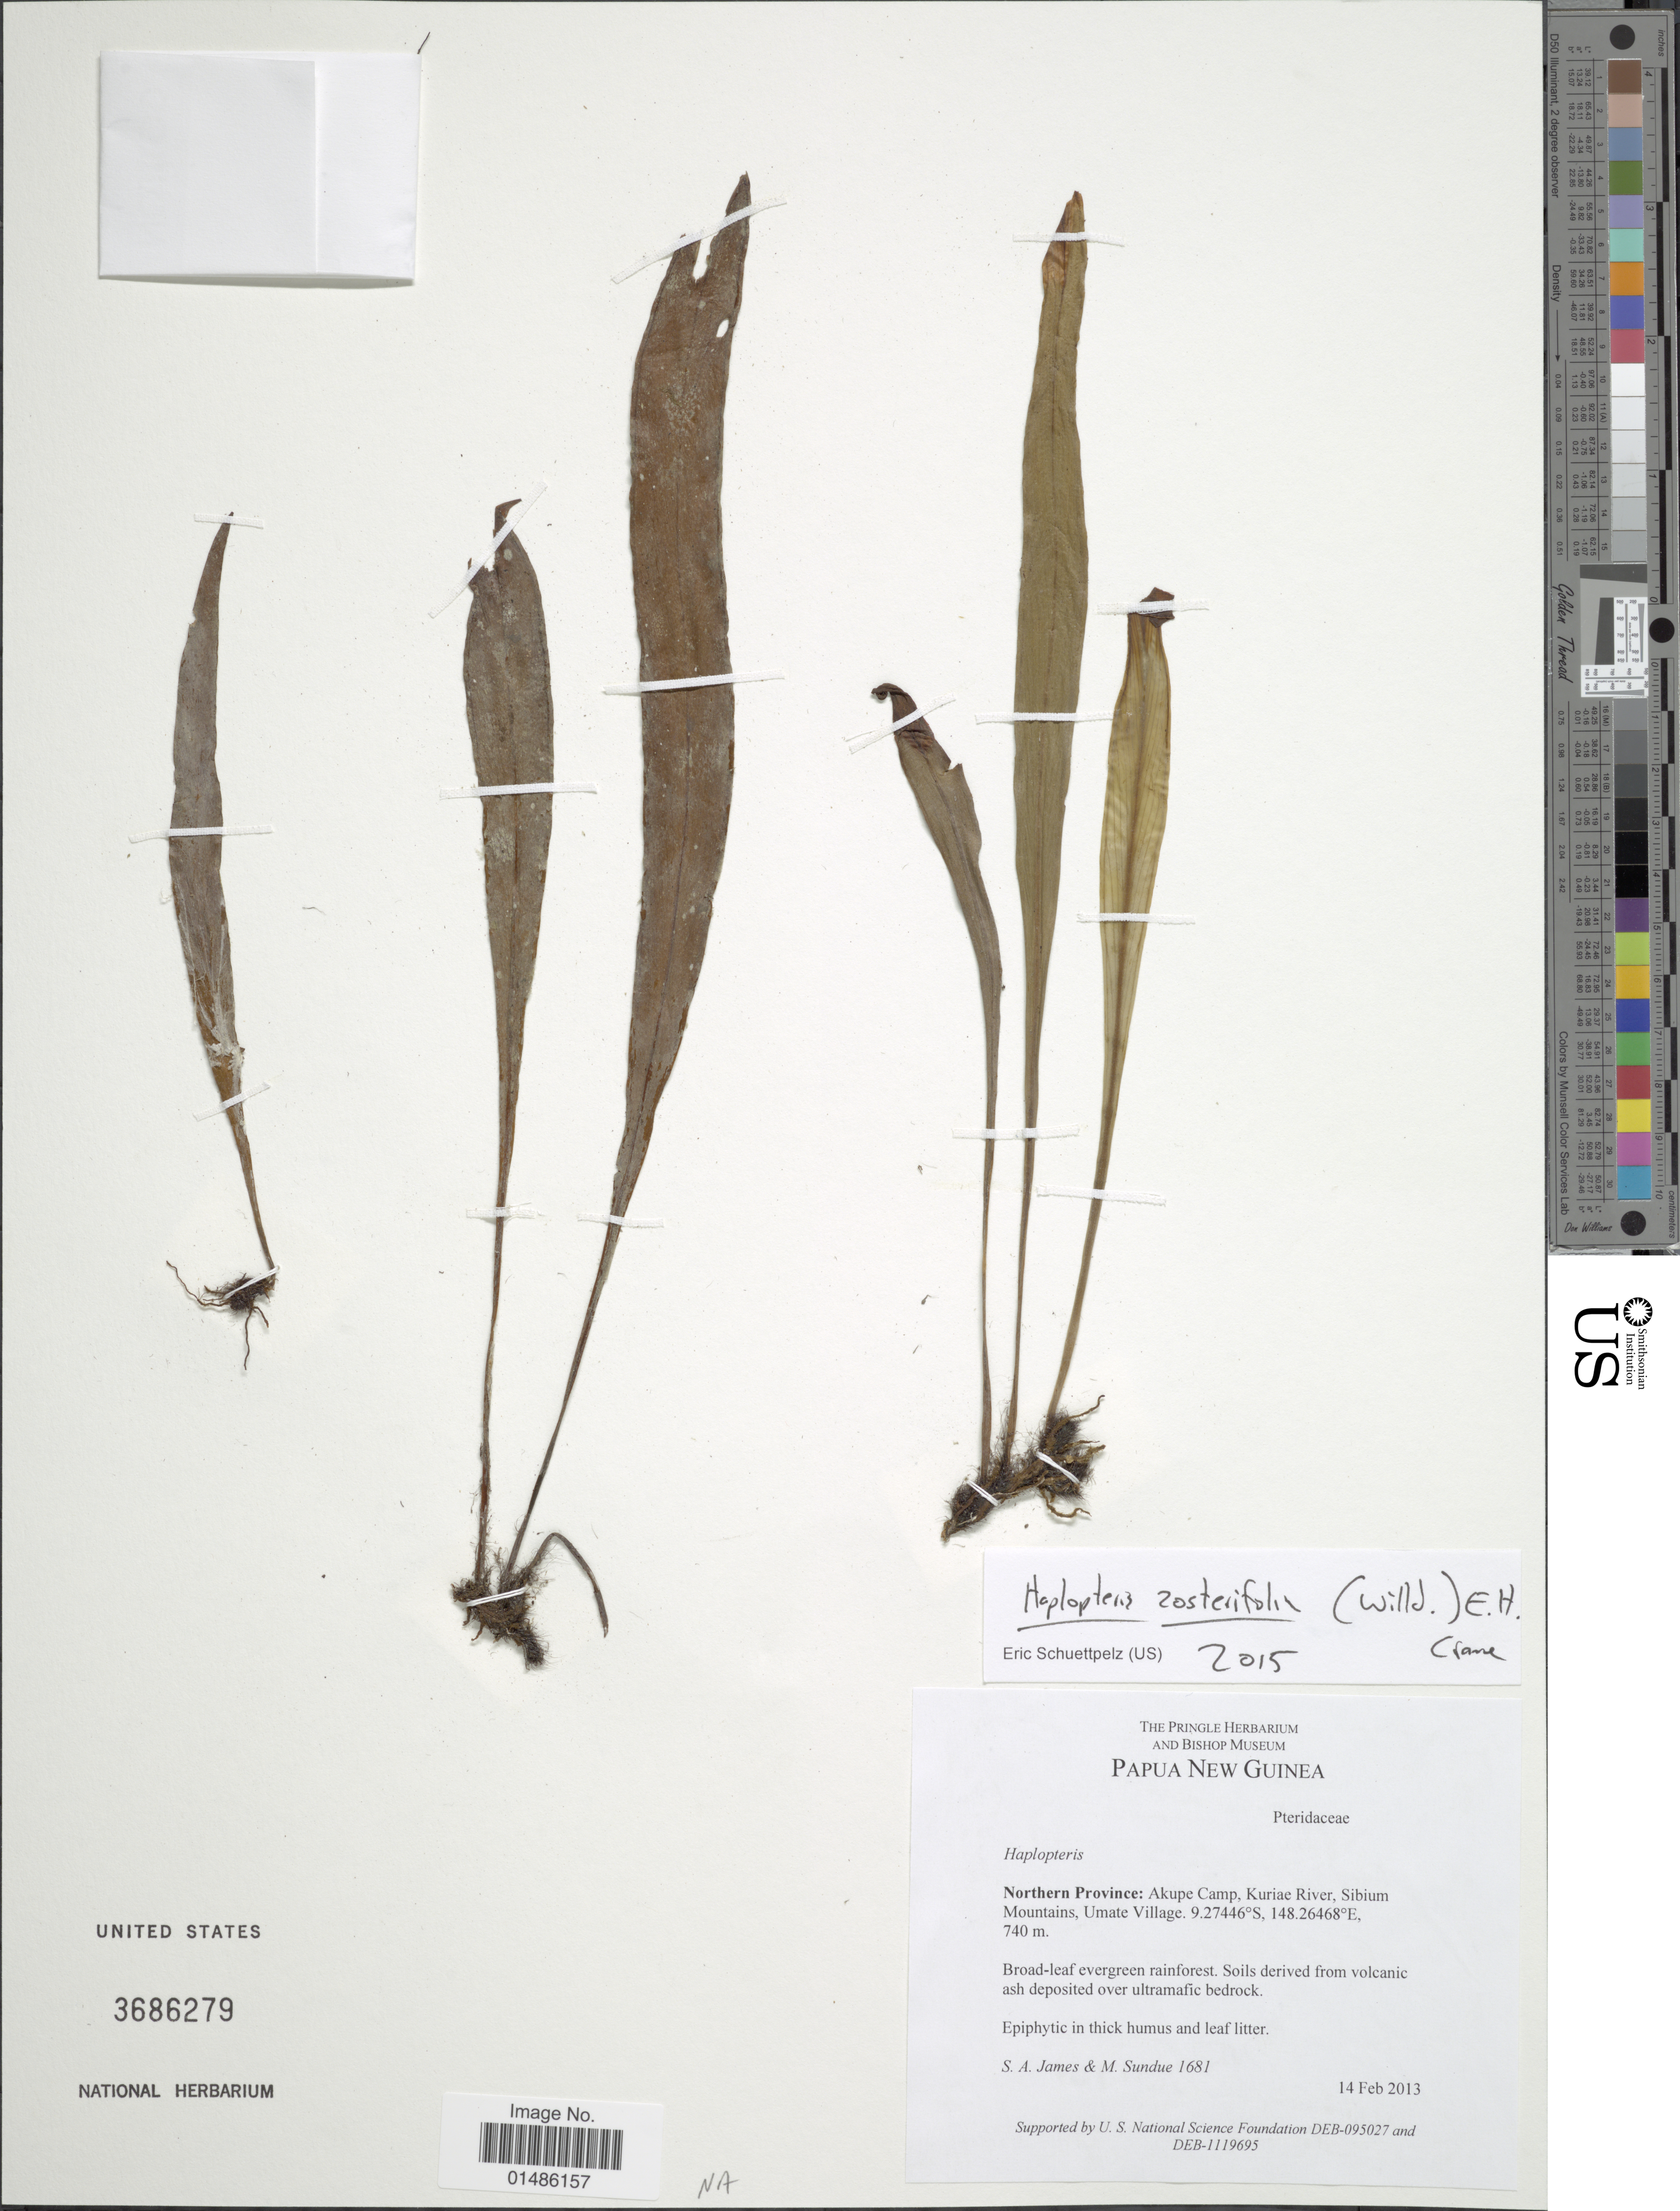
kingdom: Plantae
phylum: Tracheophyta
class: Polypodiopsida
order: Polypodiales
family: Pteridaceae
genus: Haplopteris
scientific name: Haplopteris zosterifolia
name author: (Willd.) E.H. Crane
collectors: S. James & M. Sundue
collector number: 1681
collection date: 2013-02-14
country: Papua New Guinea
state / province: Northern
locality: Akupe Camp, Kuriae River, Sbium Mountains, Umate Village.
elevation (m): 740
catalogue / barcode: US 3686279